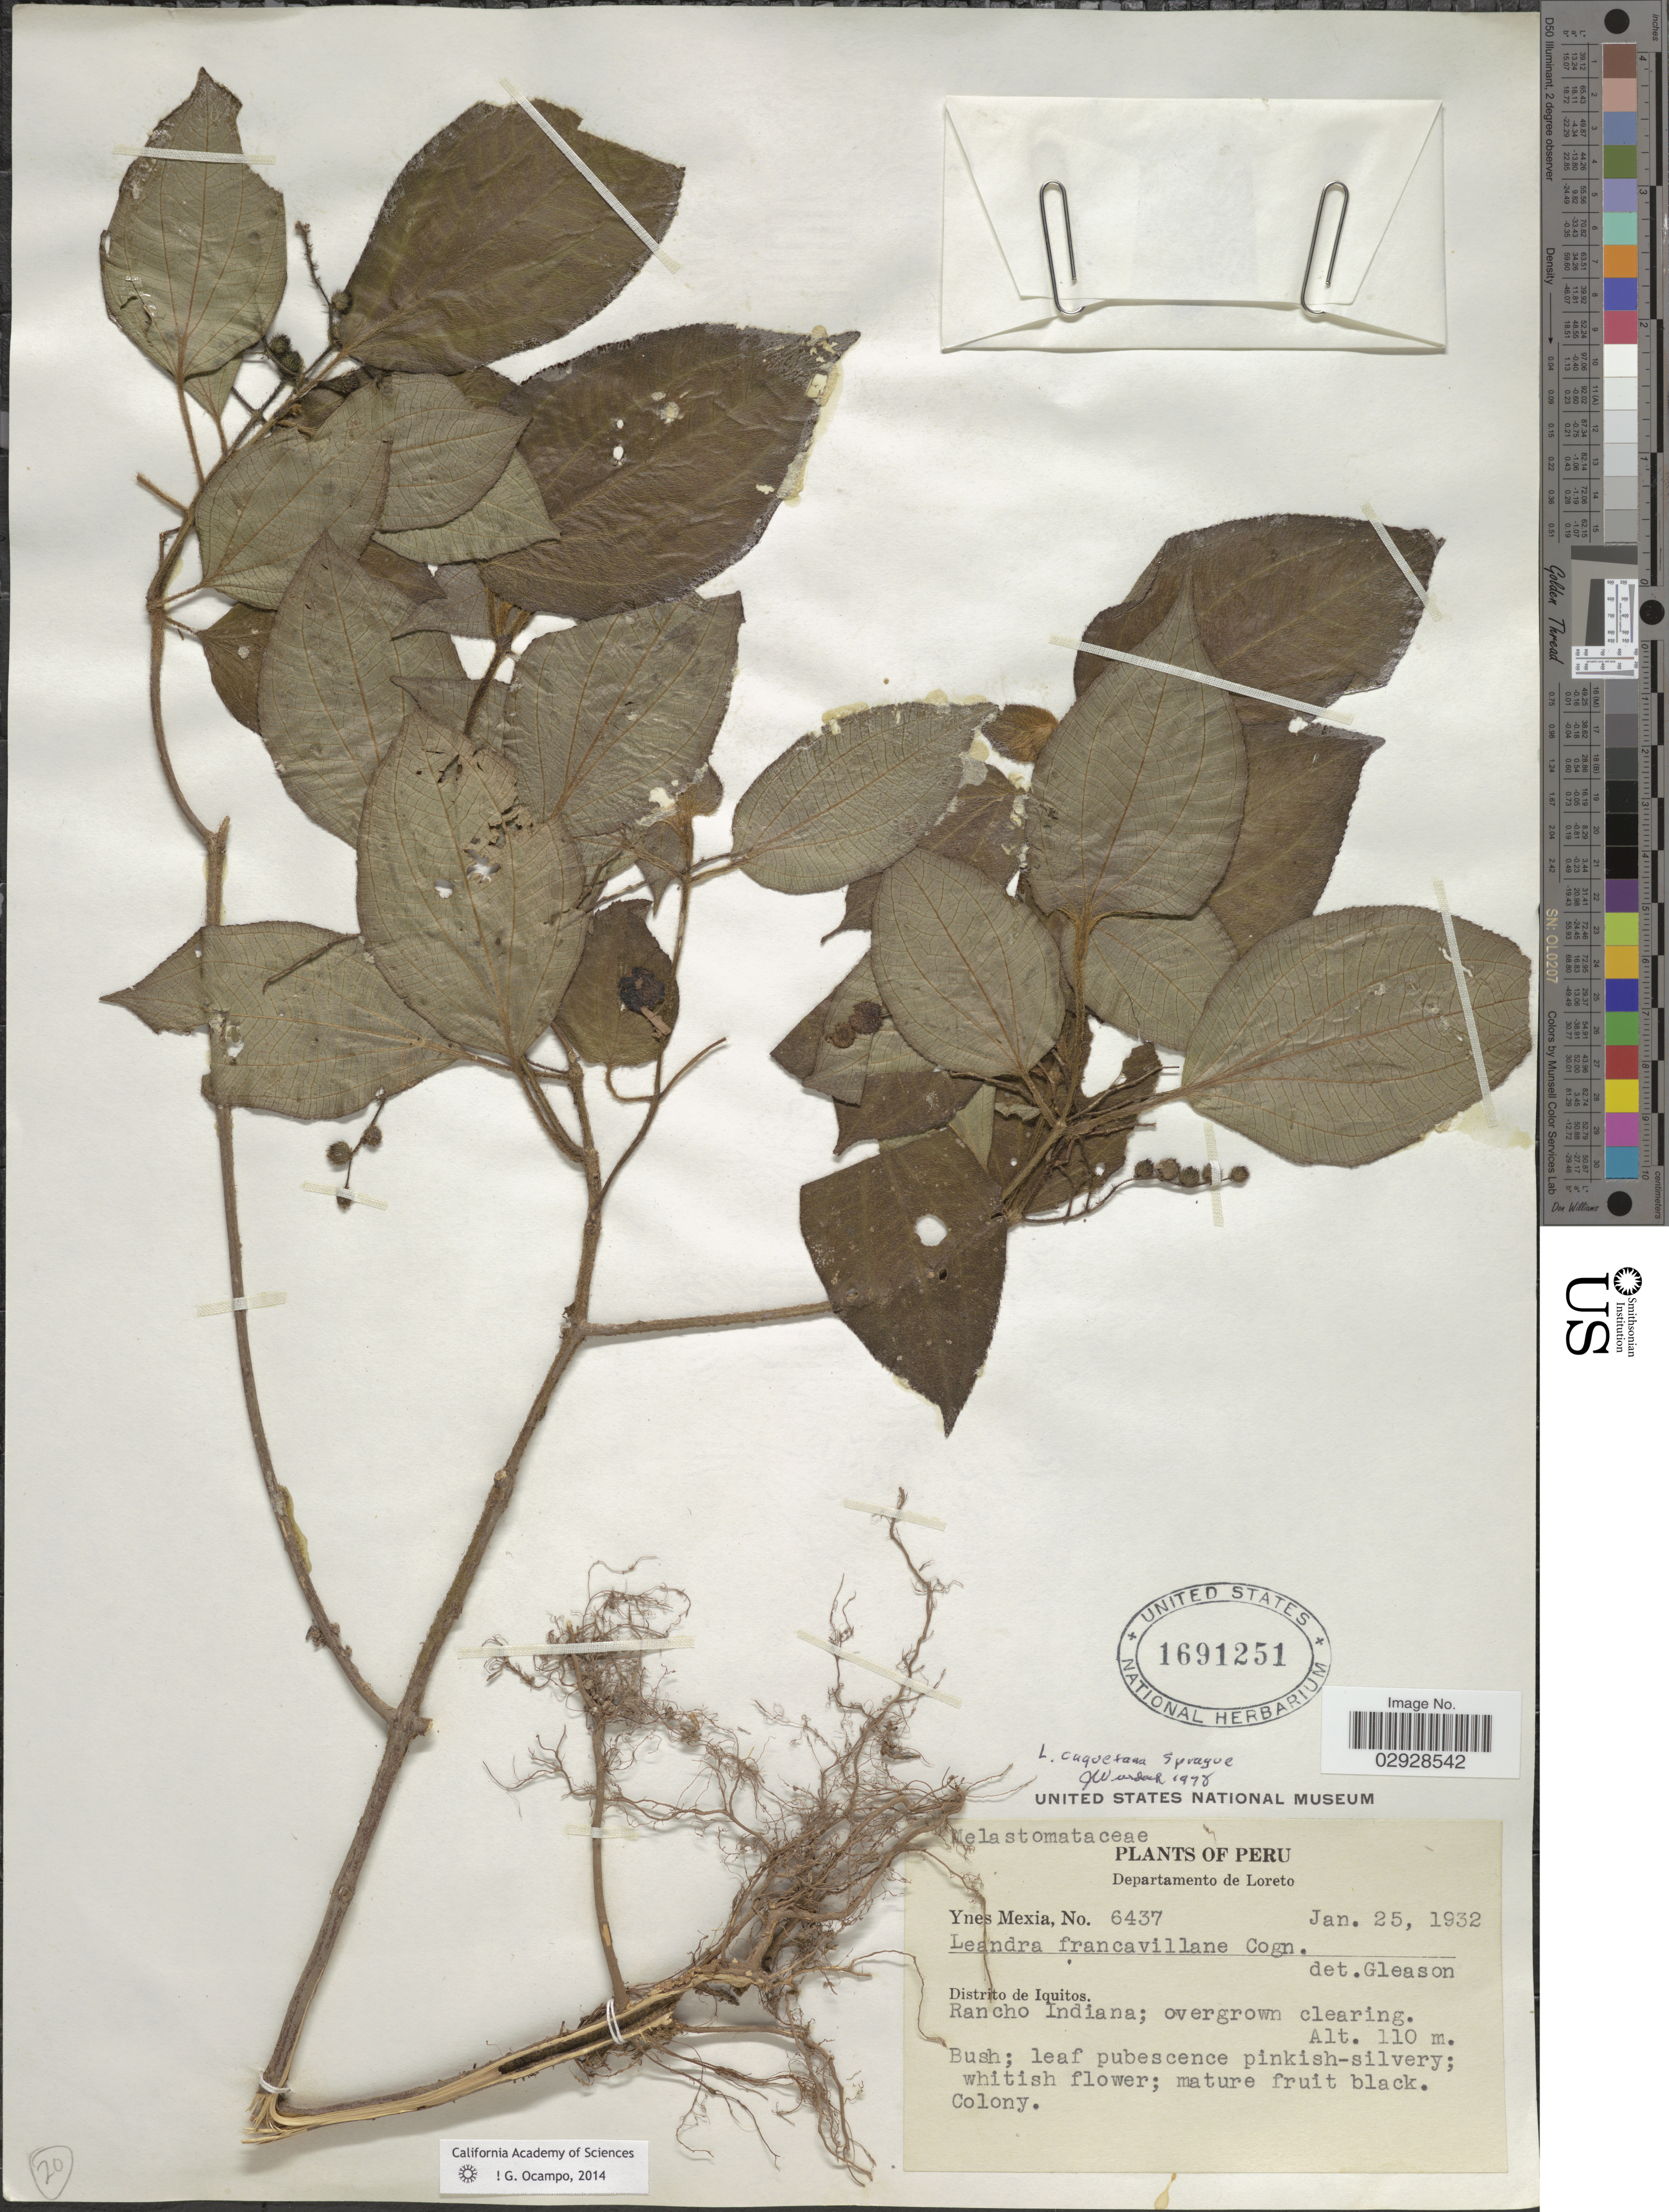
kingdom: Plantae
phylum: Tracheophyta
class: Magnoliopsida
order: Myrtales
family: Melastomataceae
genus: Leandra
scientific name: Leandra caquetana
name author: Sprague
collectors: Y. Mexia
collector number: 6437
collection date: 1932-01-25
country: Peru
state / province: Loreto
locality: Departamento de Loreto. Distrito de Iquitos. Rancho Indiana; overgrown clearing.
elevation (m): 110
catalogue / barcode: US 1691251